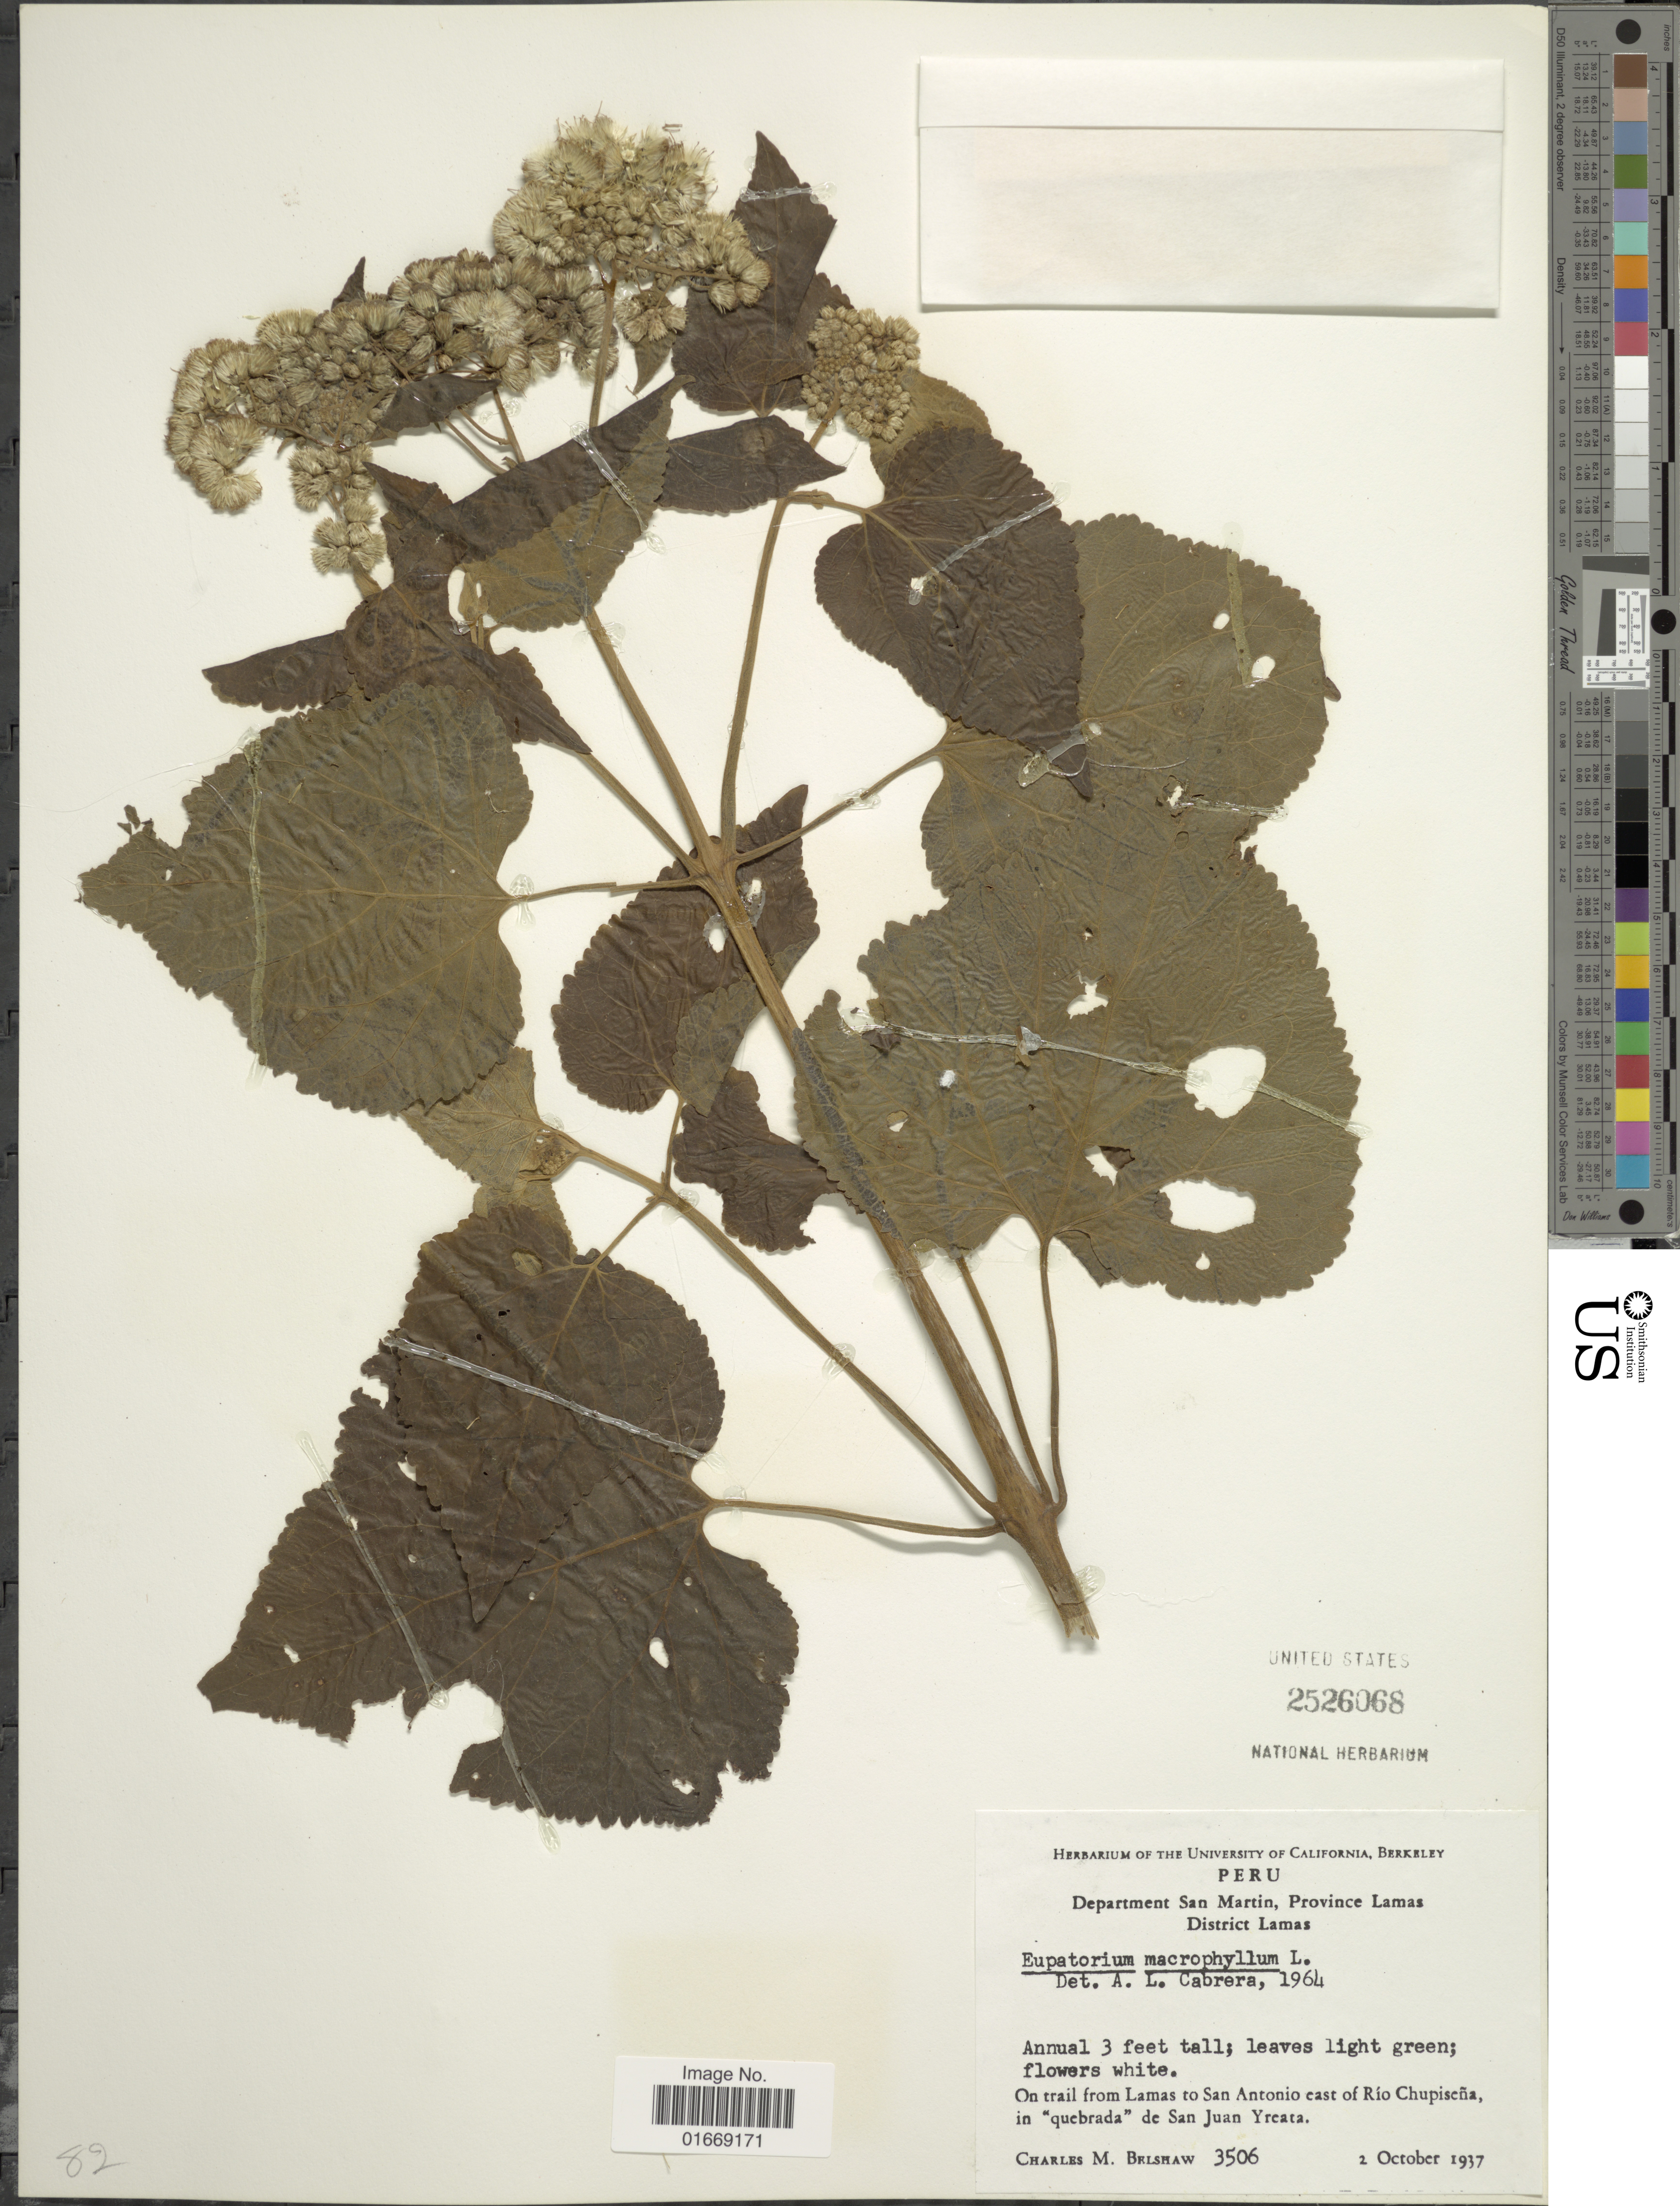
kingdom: Plantae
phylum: Tracheophyta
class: Magnoliopsida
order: Asterales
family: Asteraceae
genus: Hebeclinium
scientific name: Hebeclinium macrophyllum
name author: (L.) DC.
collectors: C. Shaw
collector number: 3506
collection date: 1937-10-02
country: Peru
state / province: San Martín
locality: Province Lamas, District Lamas, on trail from Lamas to San Antonio east of Rio Chupisena in quebrada de San Juan Yreata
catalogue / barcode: US 2526068